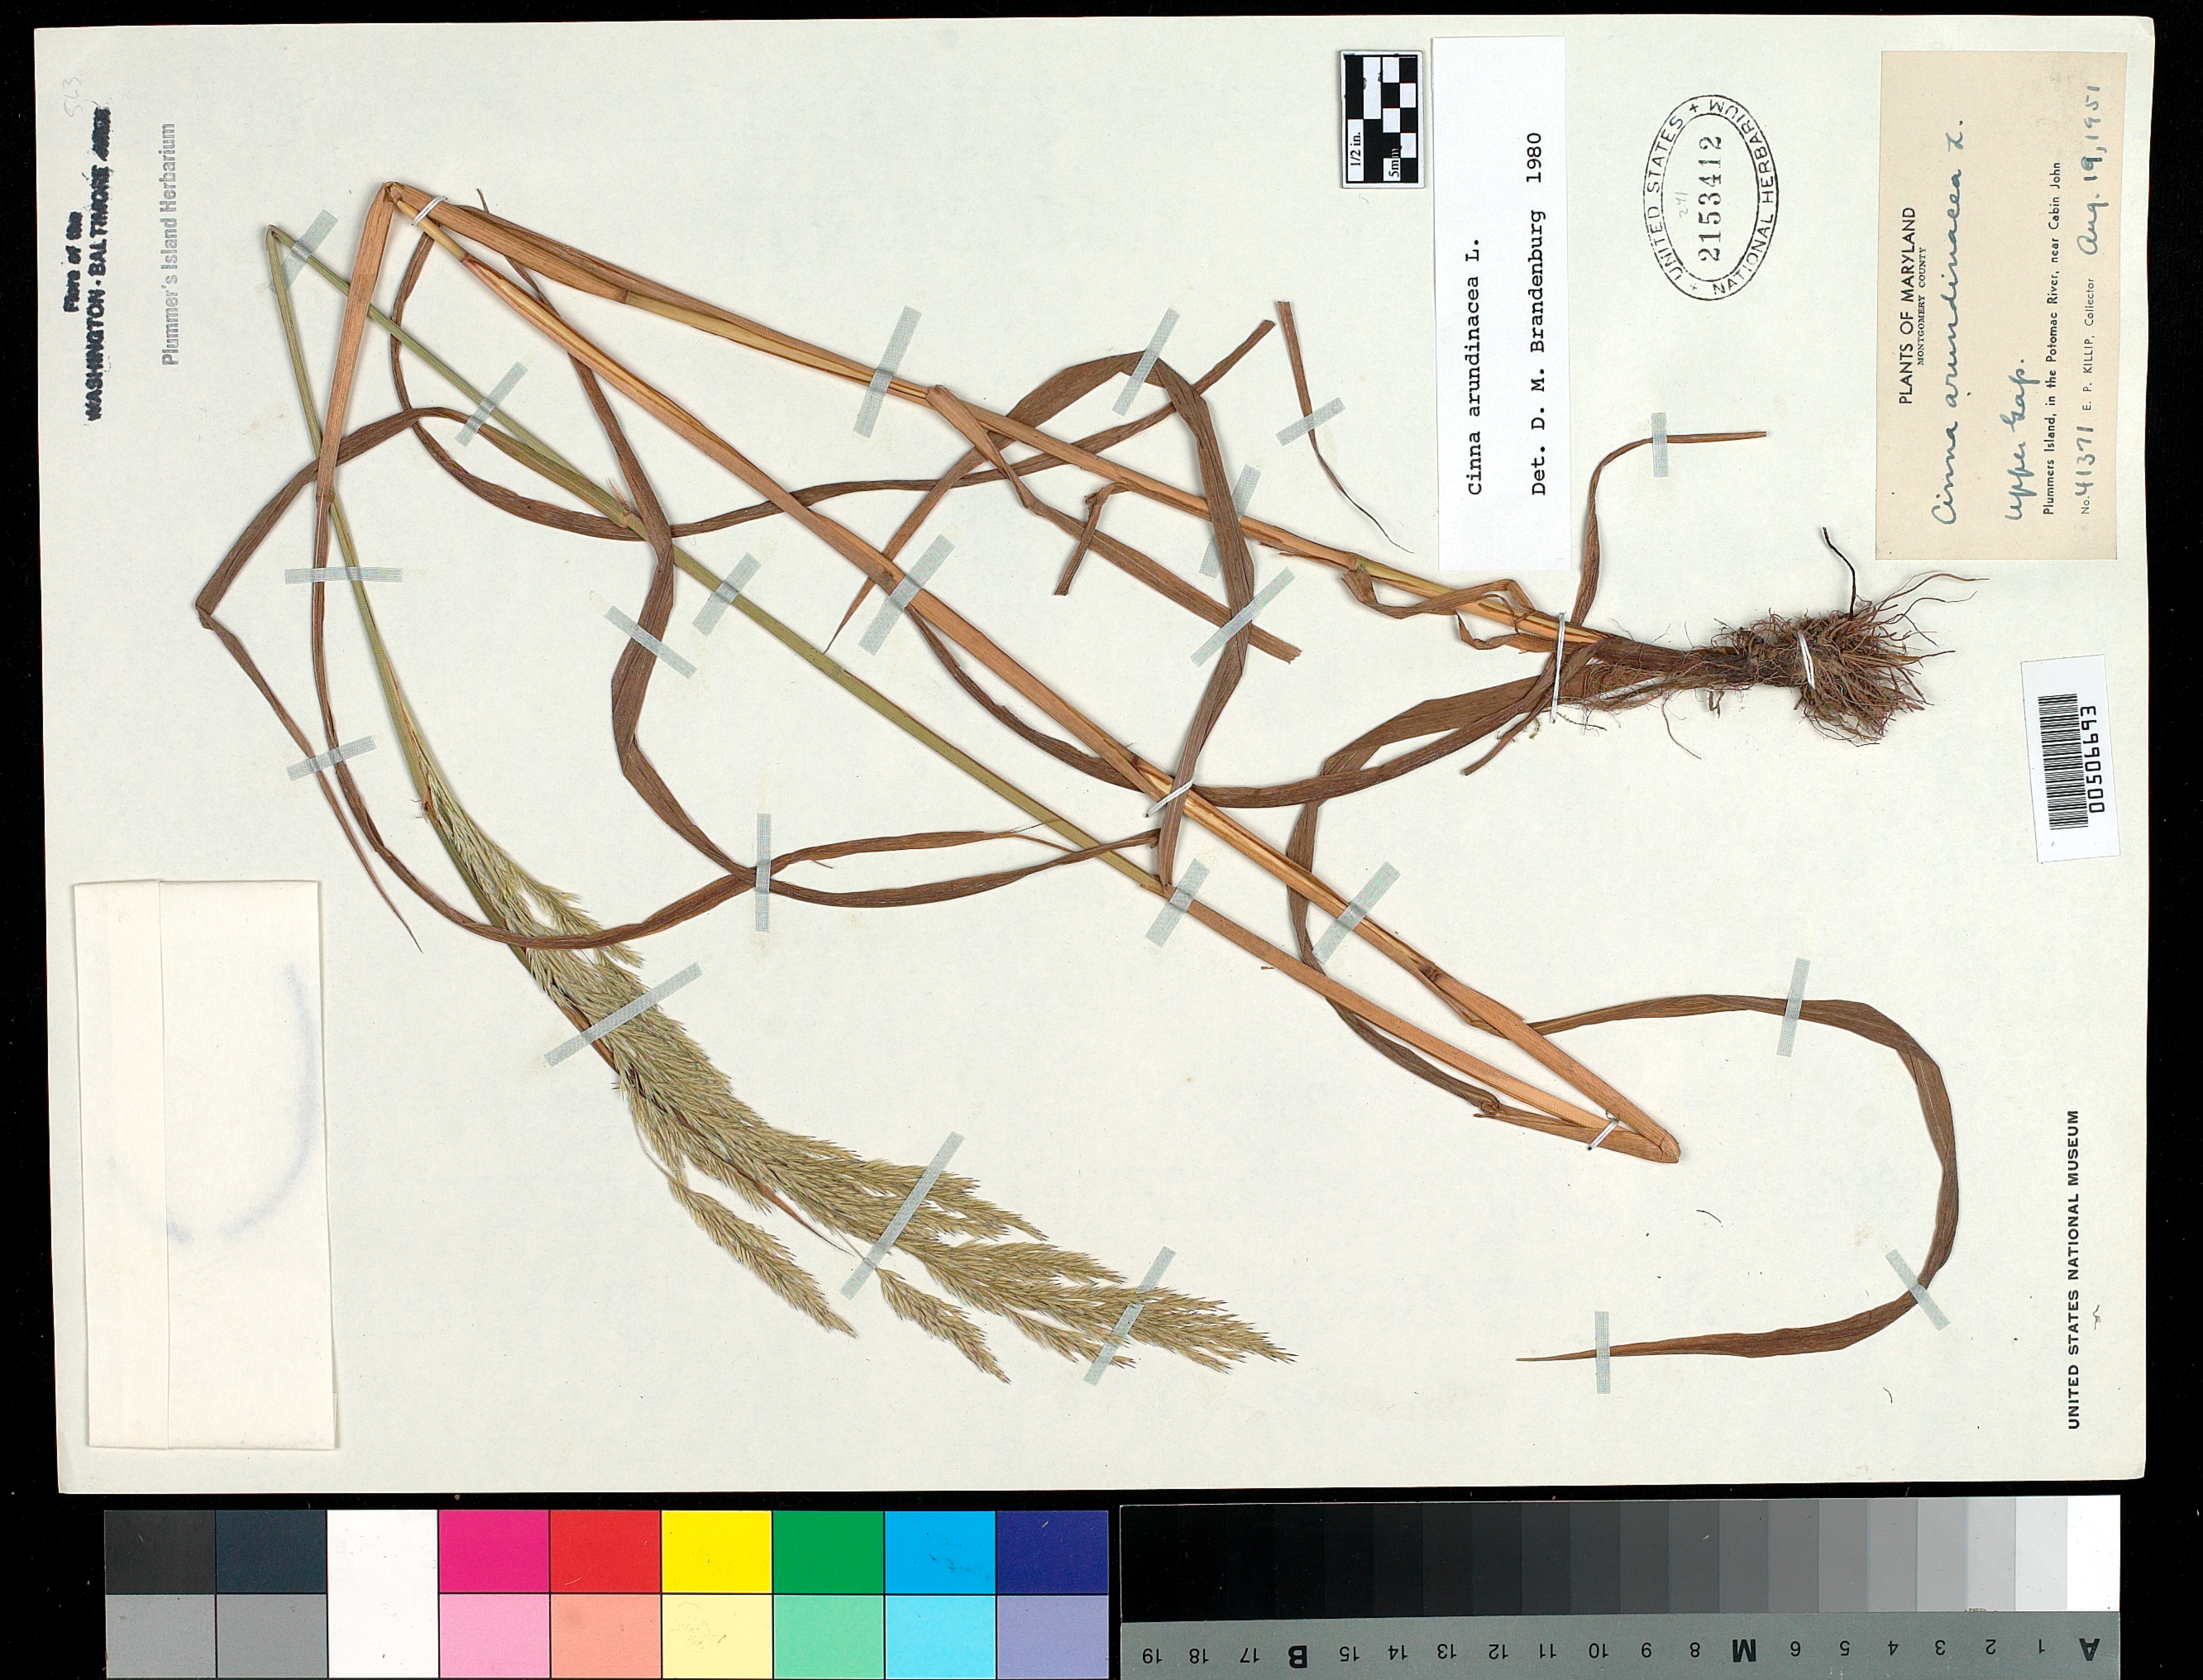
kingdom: Plantae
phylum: Tracheophyta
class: Liliopsida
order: Poales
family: Poaceae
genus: Cinna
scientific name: Cinna arundinacea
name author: L.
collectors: E. P. Killip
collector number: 41371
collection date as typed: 19 Aug 1951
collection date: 1951-08-19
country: United States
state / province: Maryland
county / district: Montgomery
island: Plummers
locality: Plummers Island in the Potomac River, near Cabin John Plummers Island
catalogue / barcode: US 2153412